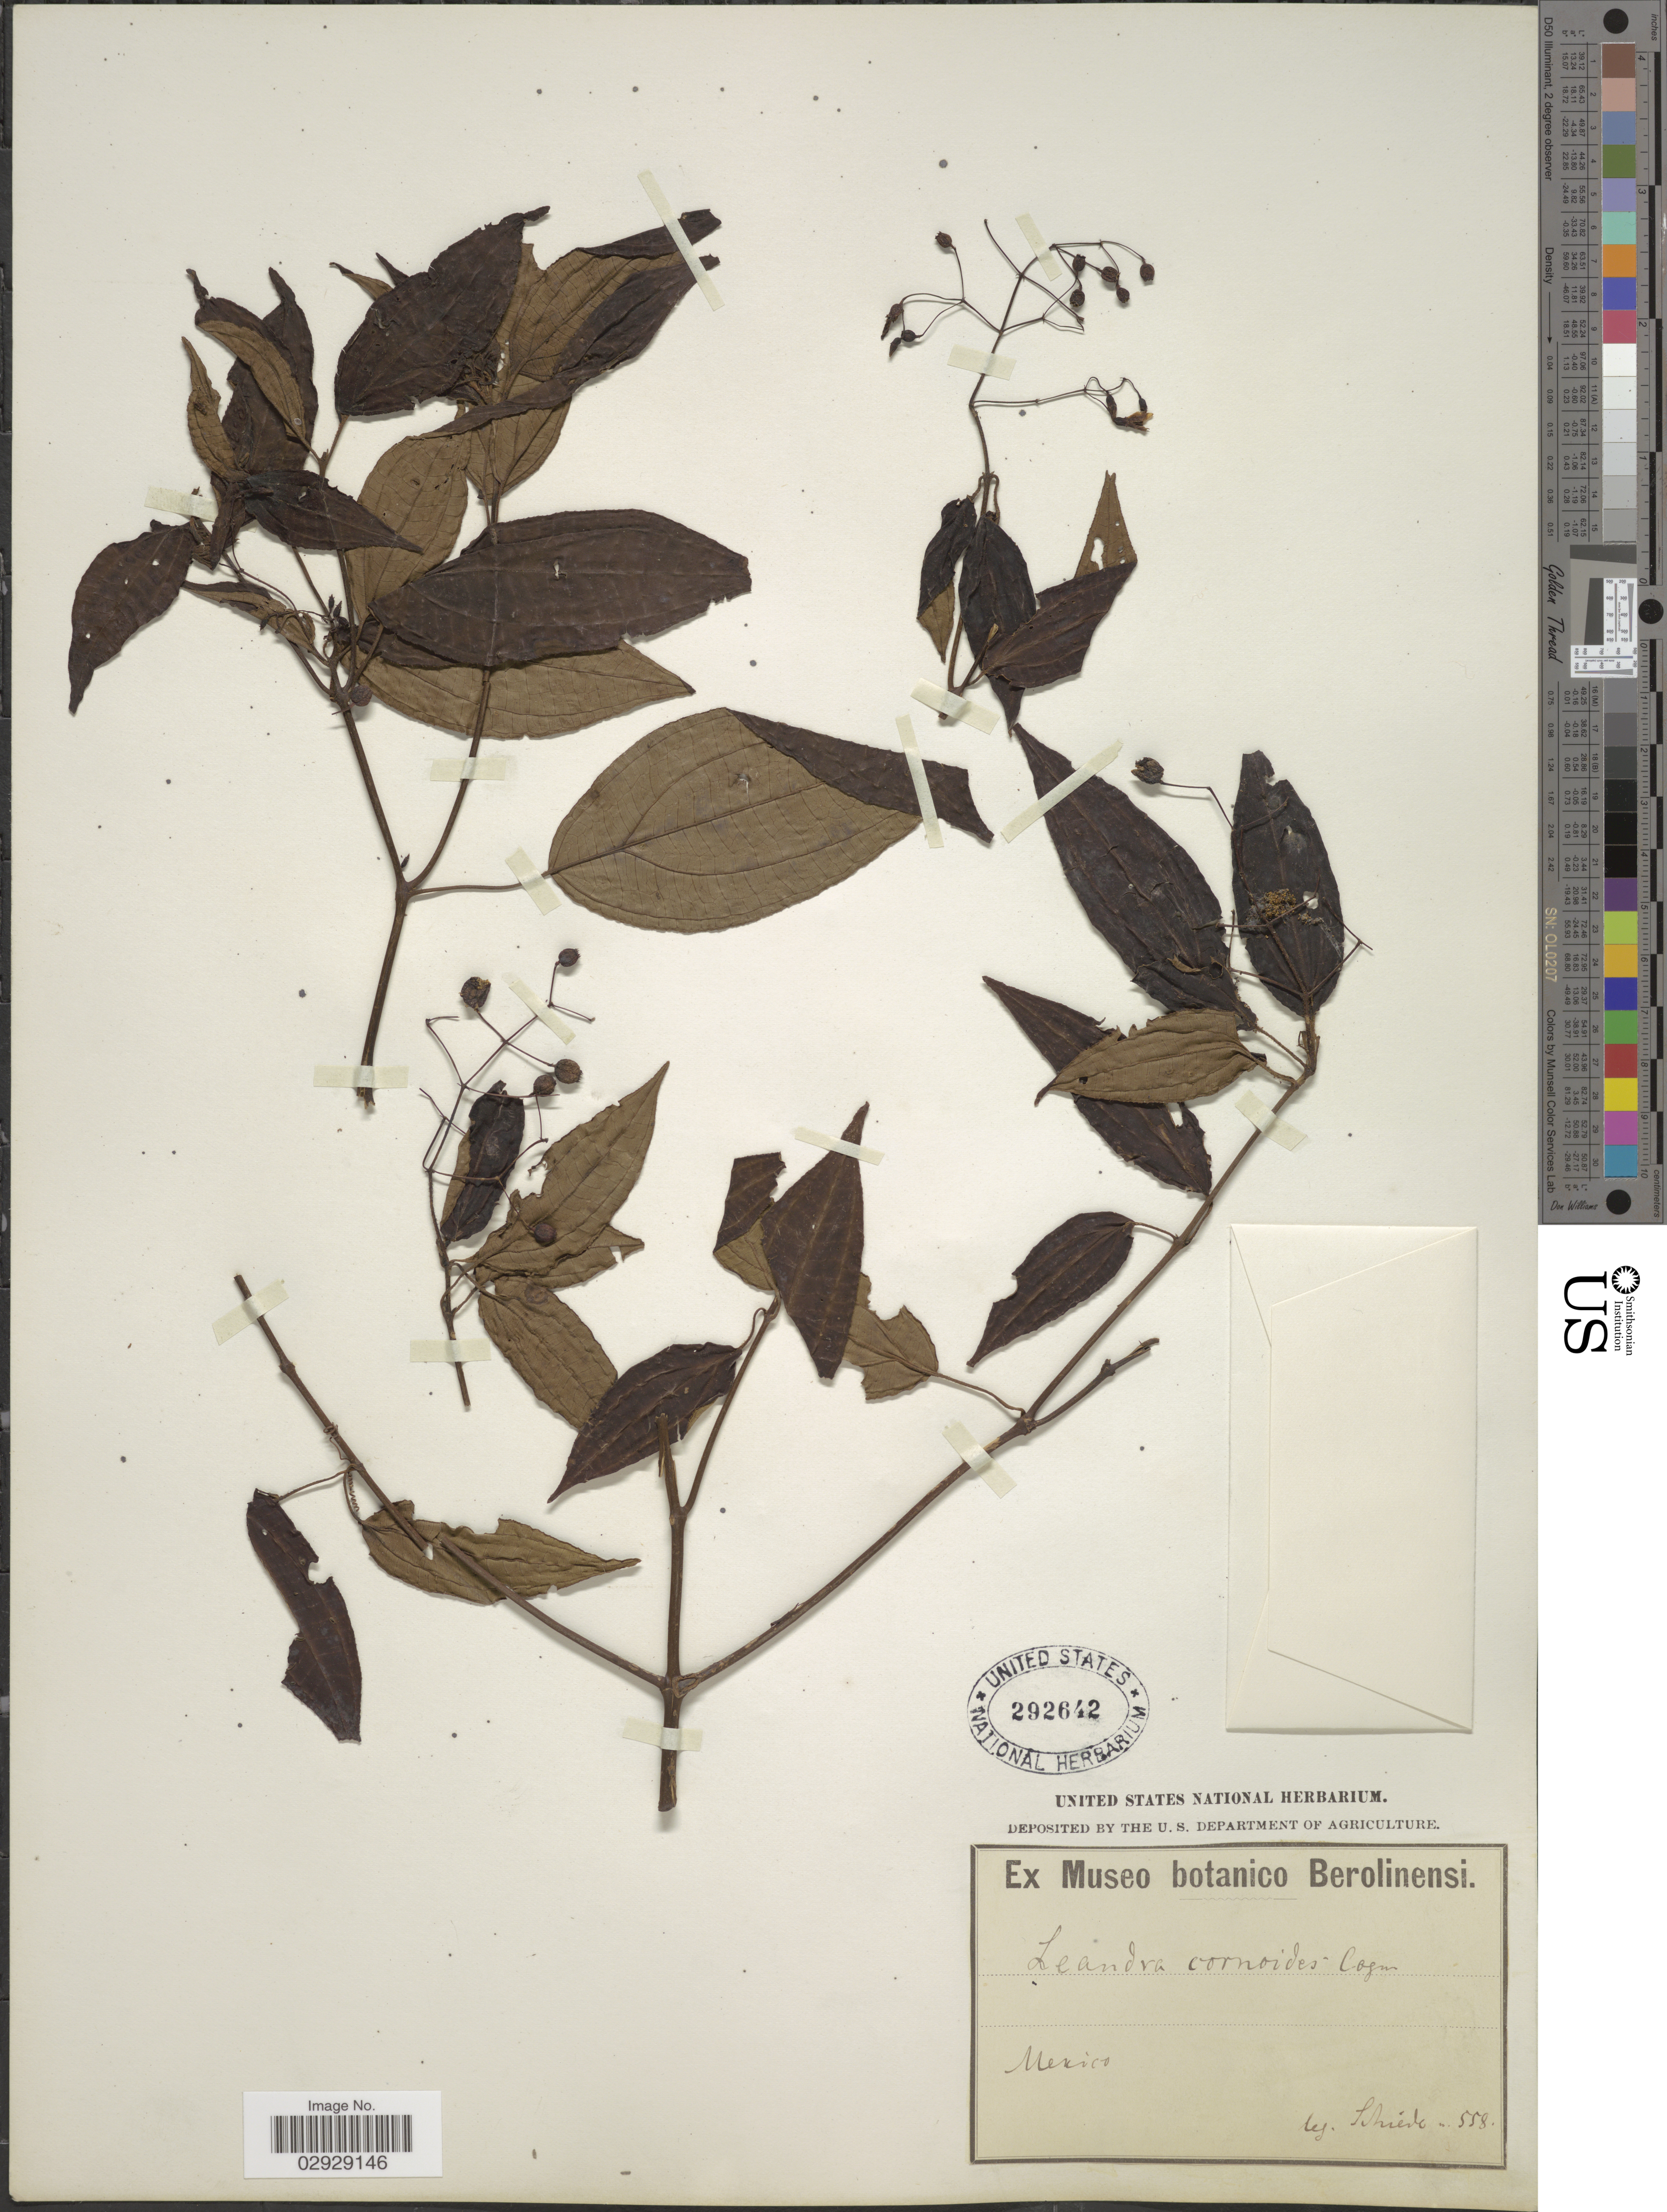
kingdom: Plantae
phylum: Tracheophyta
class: Magnoliopsida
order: Myrtales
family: Melastomataceae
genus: Leandra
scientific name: Leandra cornoides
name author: (Schltdl. & Cham.) Cogn.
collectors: Schiede, --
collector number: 558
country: Mexico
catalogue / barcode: US 292642